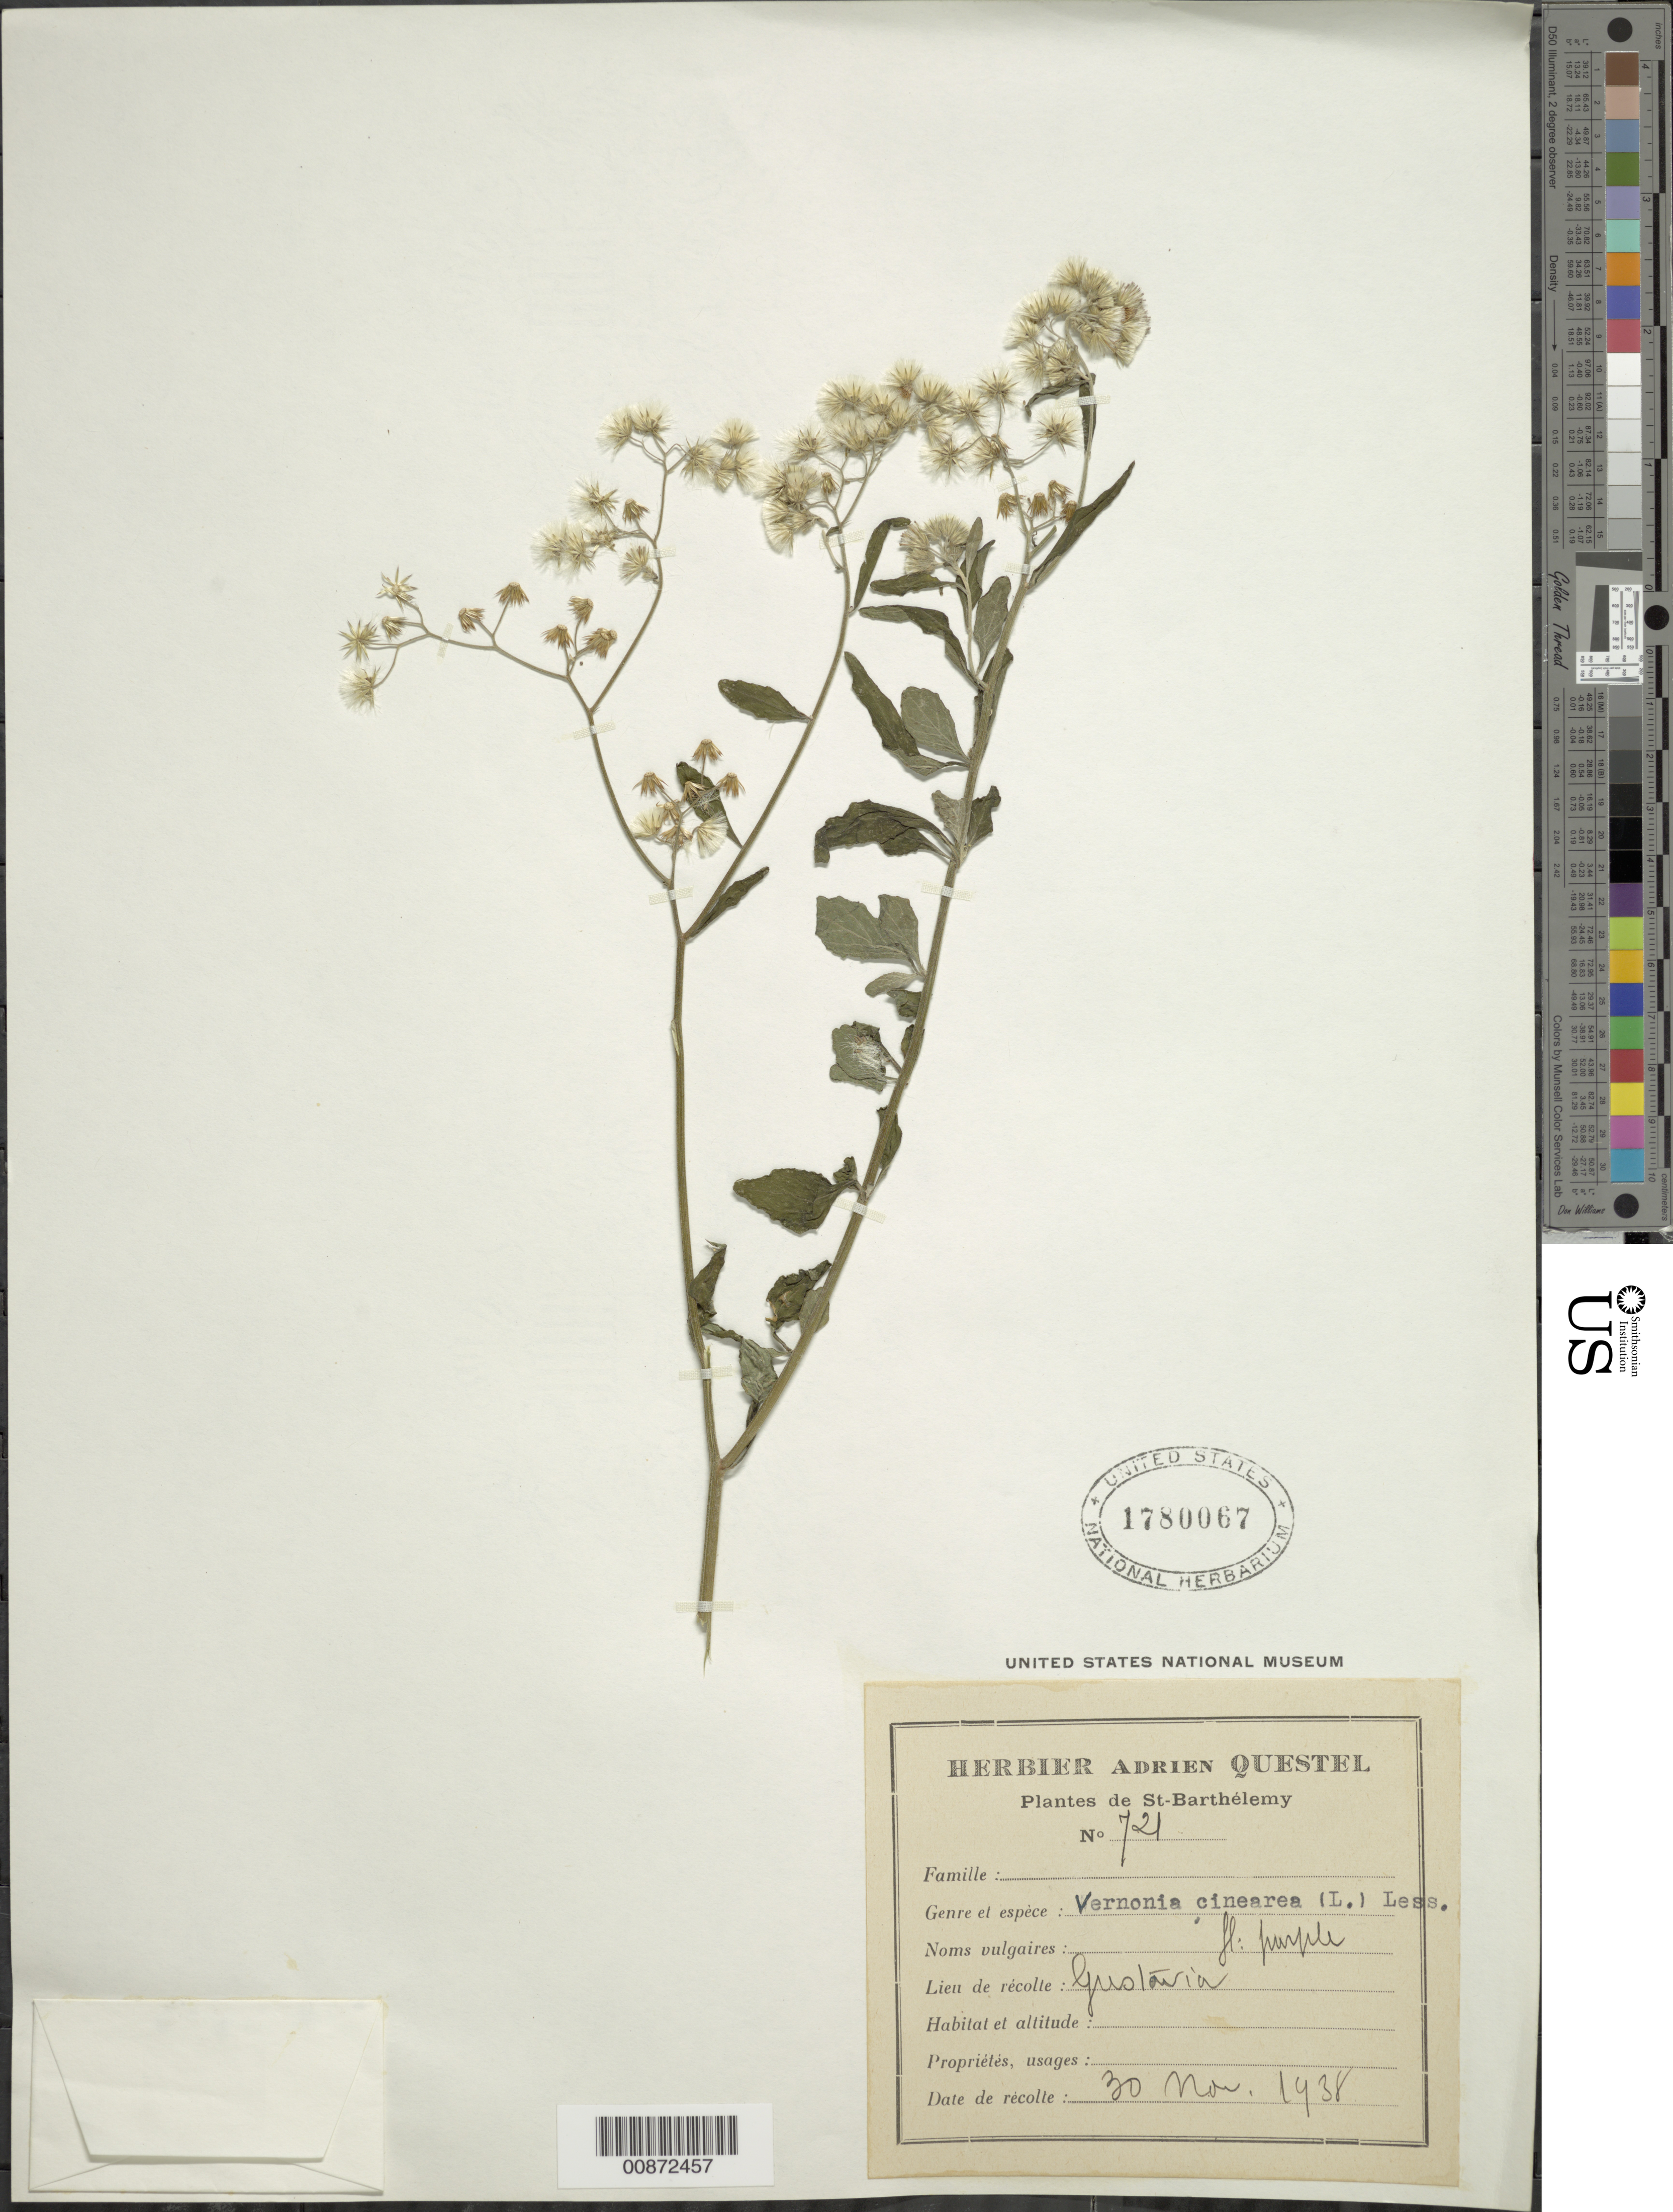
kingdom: Plantae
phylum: Tracheophyta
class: Magnoliopsida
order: Asterales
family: Asteraceae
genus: Cyanthillium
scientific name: Cyanthillium cinereum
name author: (L.) H. Rob.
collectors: A. Questel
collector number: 721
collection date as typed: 30 Mar 1938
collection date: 1938-03-30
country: Saint Barthélemy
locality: Gustaria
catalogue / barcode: US 1780067